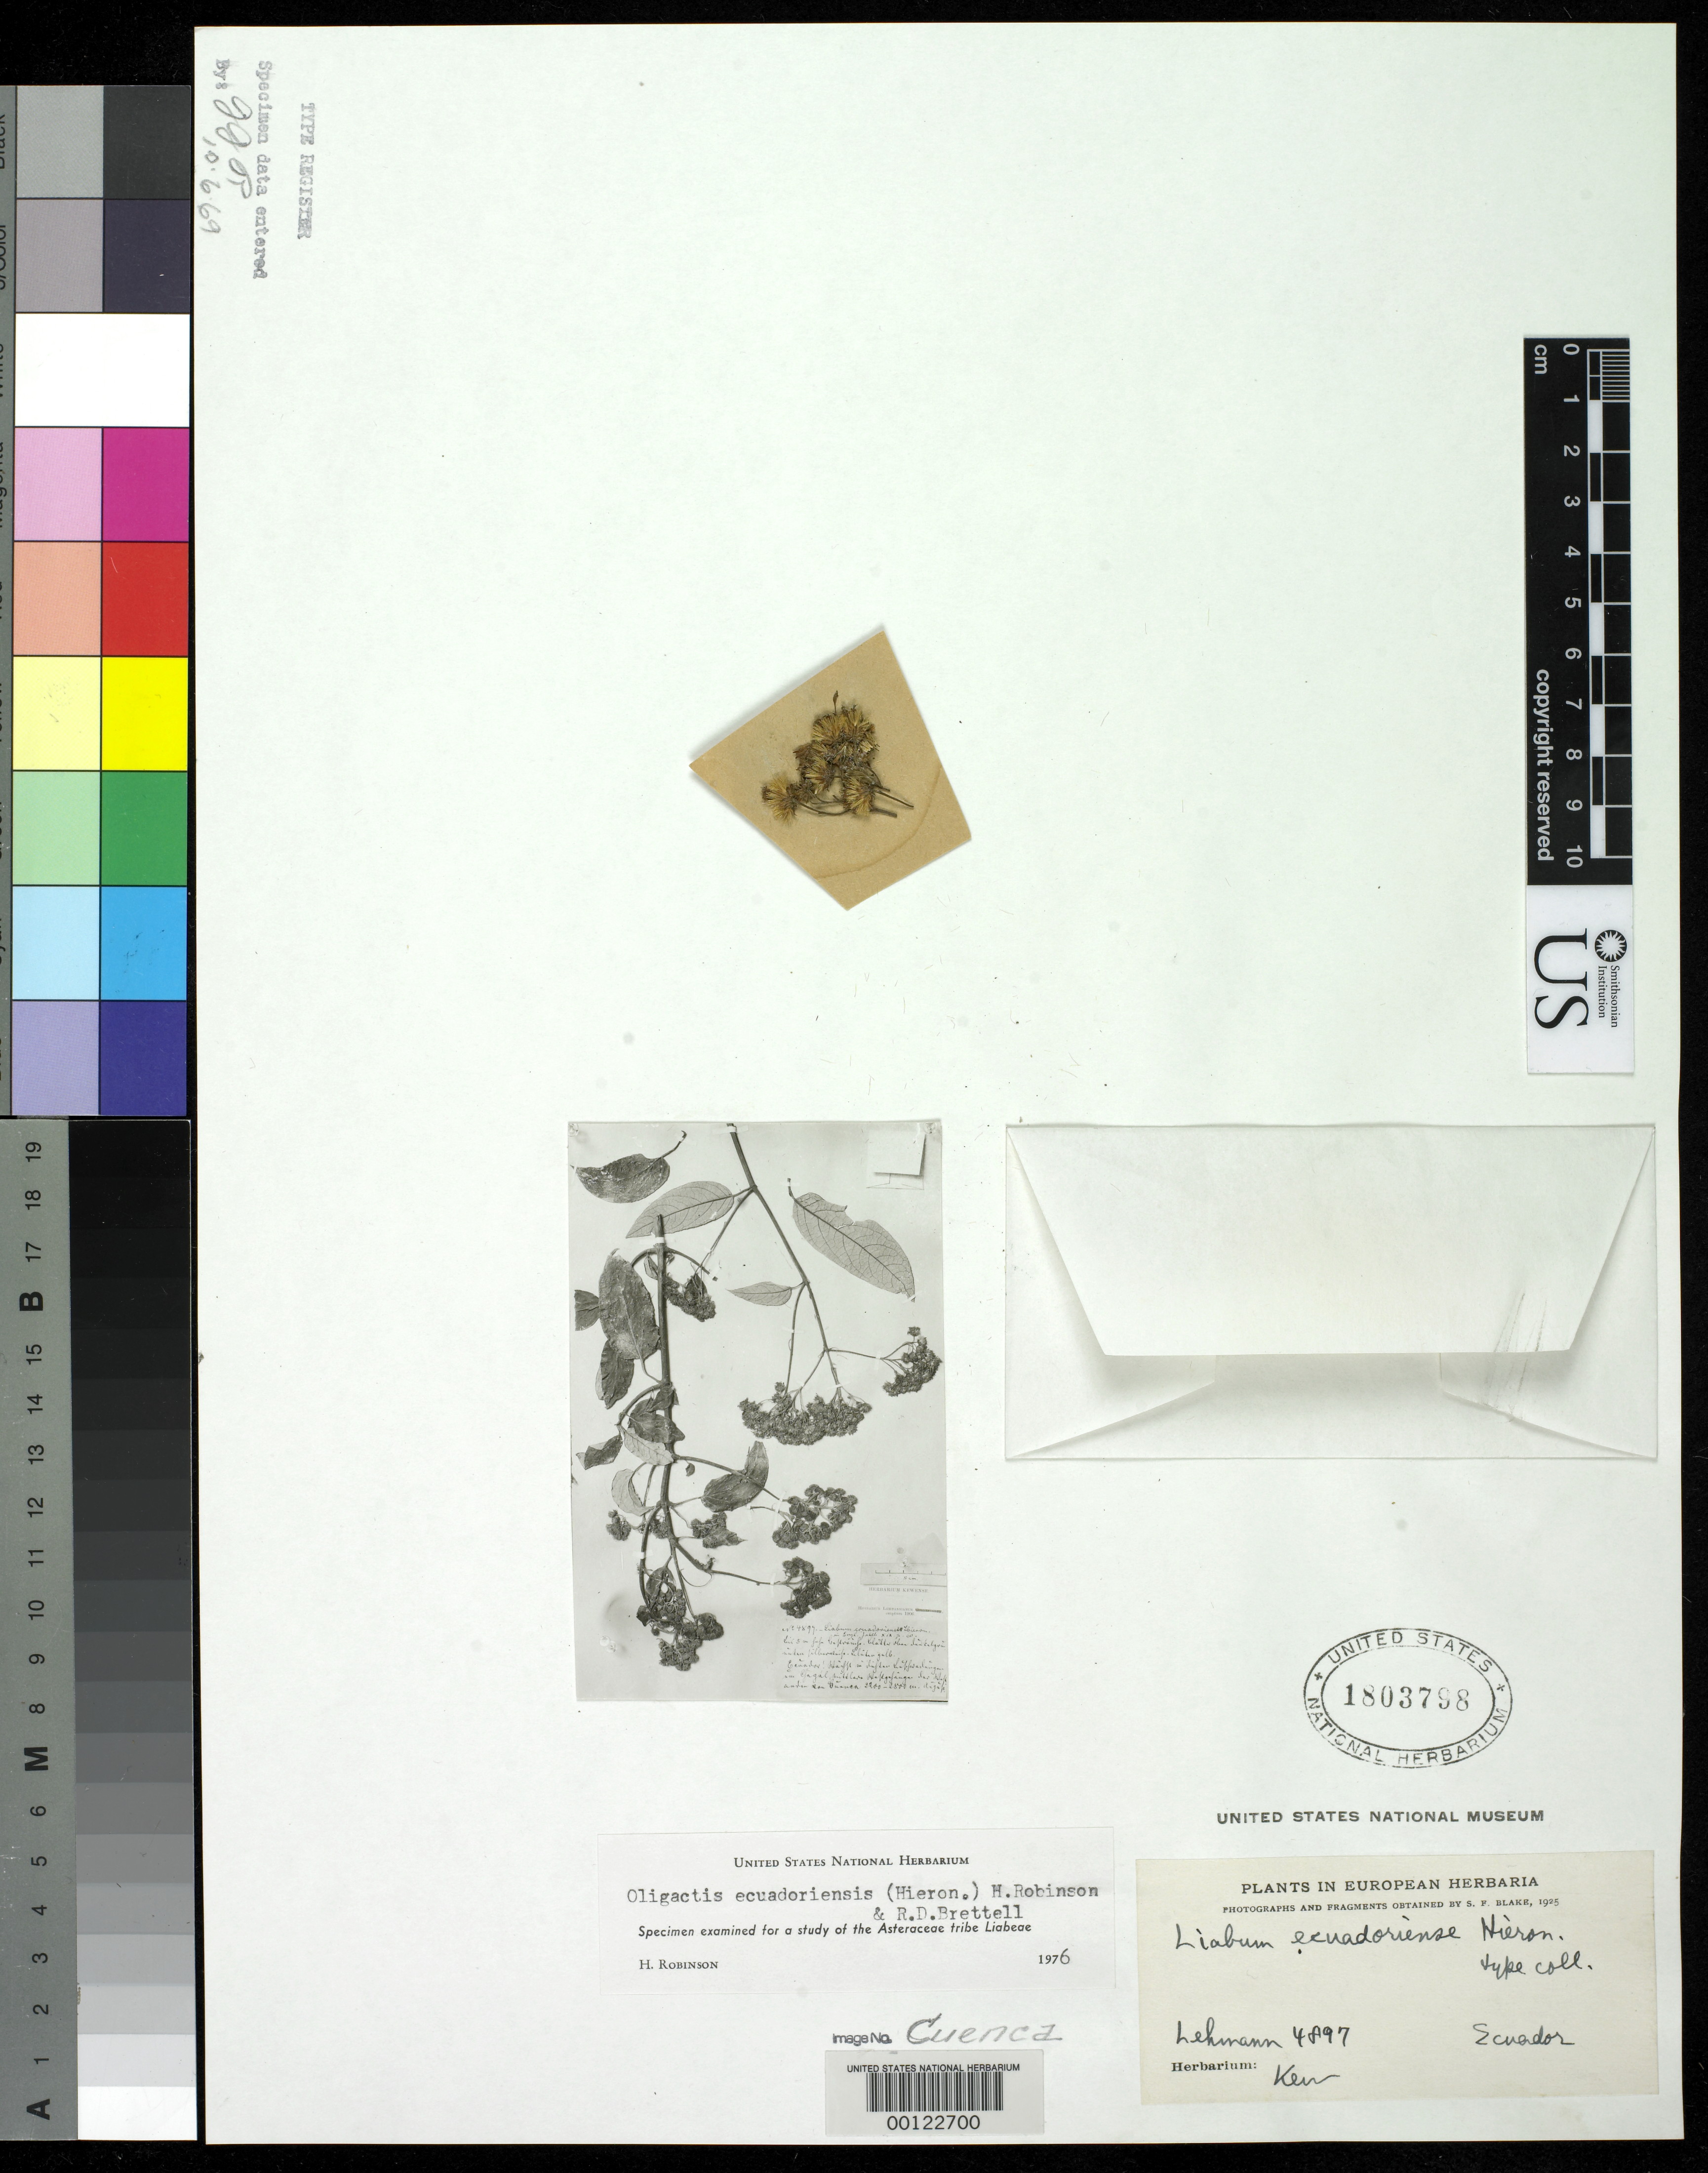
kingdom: Plantae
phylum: Tracheophyta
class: Magnoliopsida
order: Asterales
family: Asteraceae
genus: Liabum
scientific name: Liabum ecuadoriense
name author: Hieron.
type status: Type Fragment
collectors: F. C. Lehmann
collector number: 4897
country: Ecuador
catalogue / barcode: US 1803798